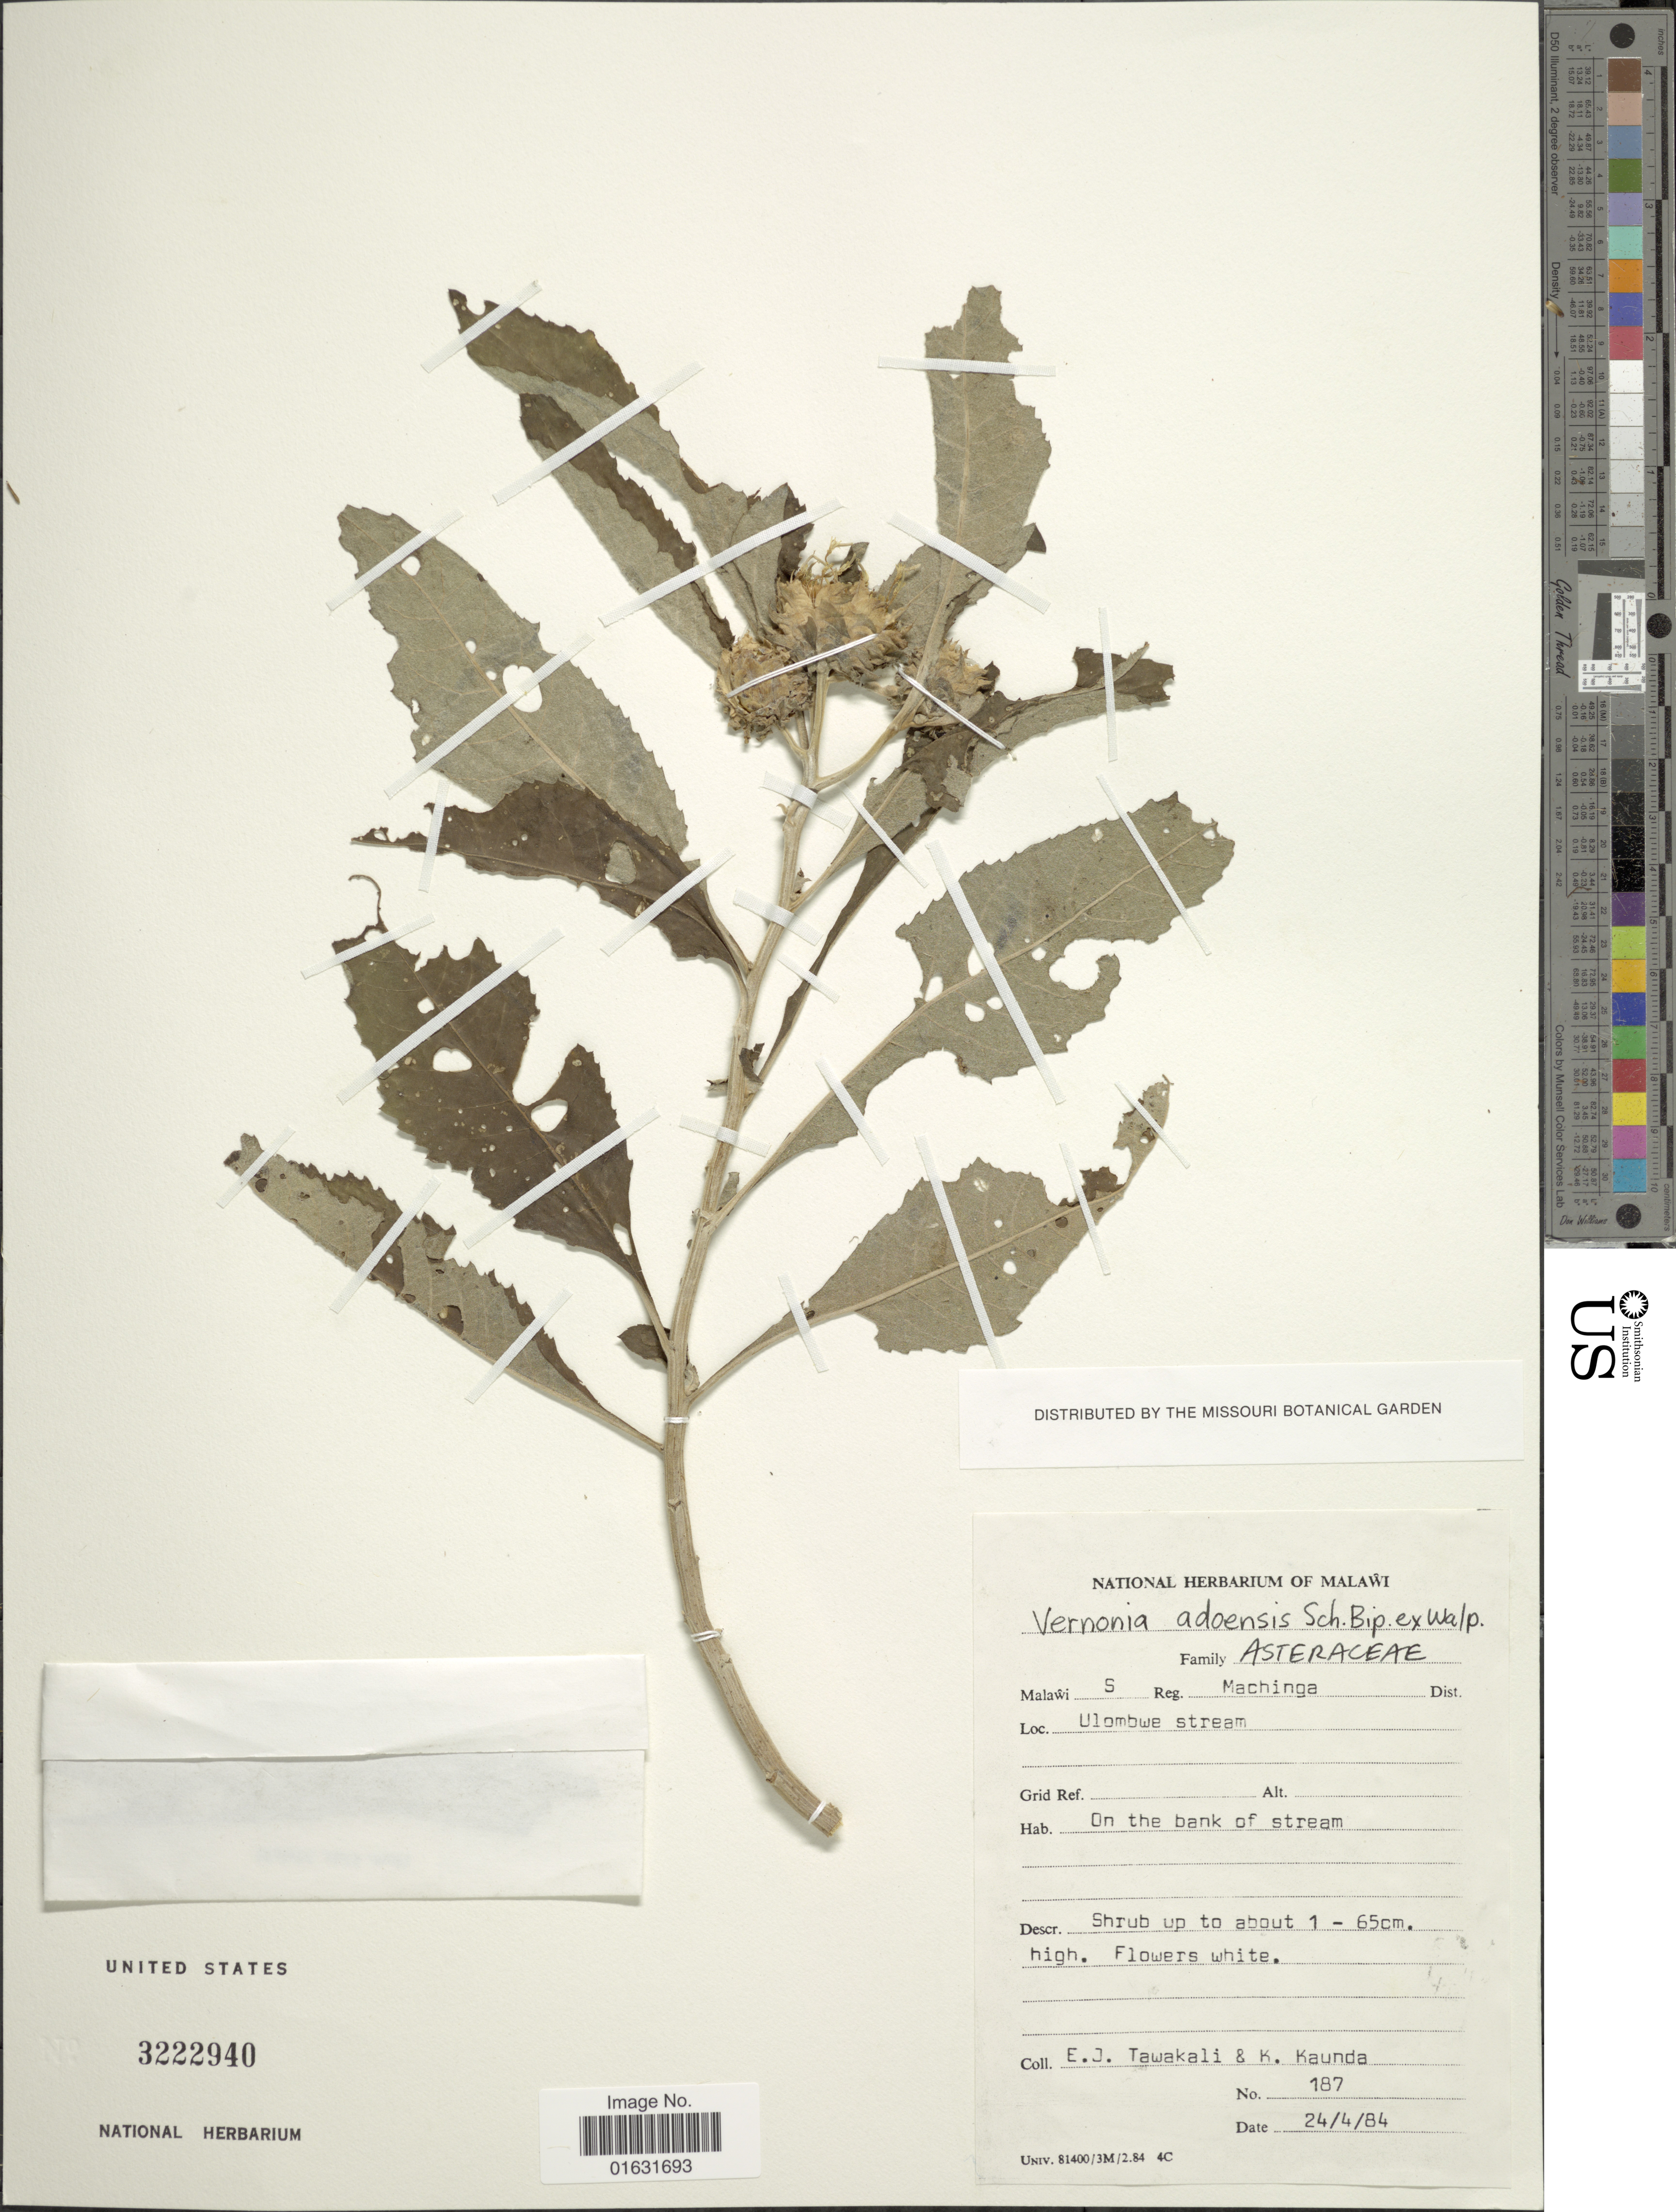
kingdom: Plantae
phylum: Tracheophyta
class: Magnoliopsida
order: Asterales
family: Asteraceae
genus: Baccharoides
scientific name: Baccharoides adoensis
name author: (Sch. Bip. ex Walp.) H. Rob.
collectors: E. Tawakali & K. Kaunda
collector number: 187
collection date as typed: Transcribed d/m/y: 24/4/84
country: Malawi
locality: Malawi S., Reg: Machinga, Ulombwe stream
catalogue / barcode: US 3222940